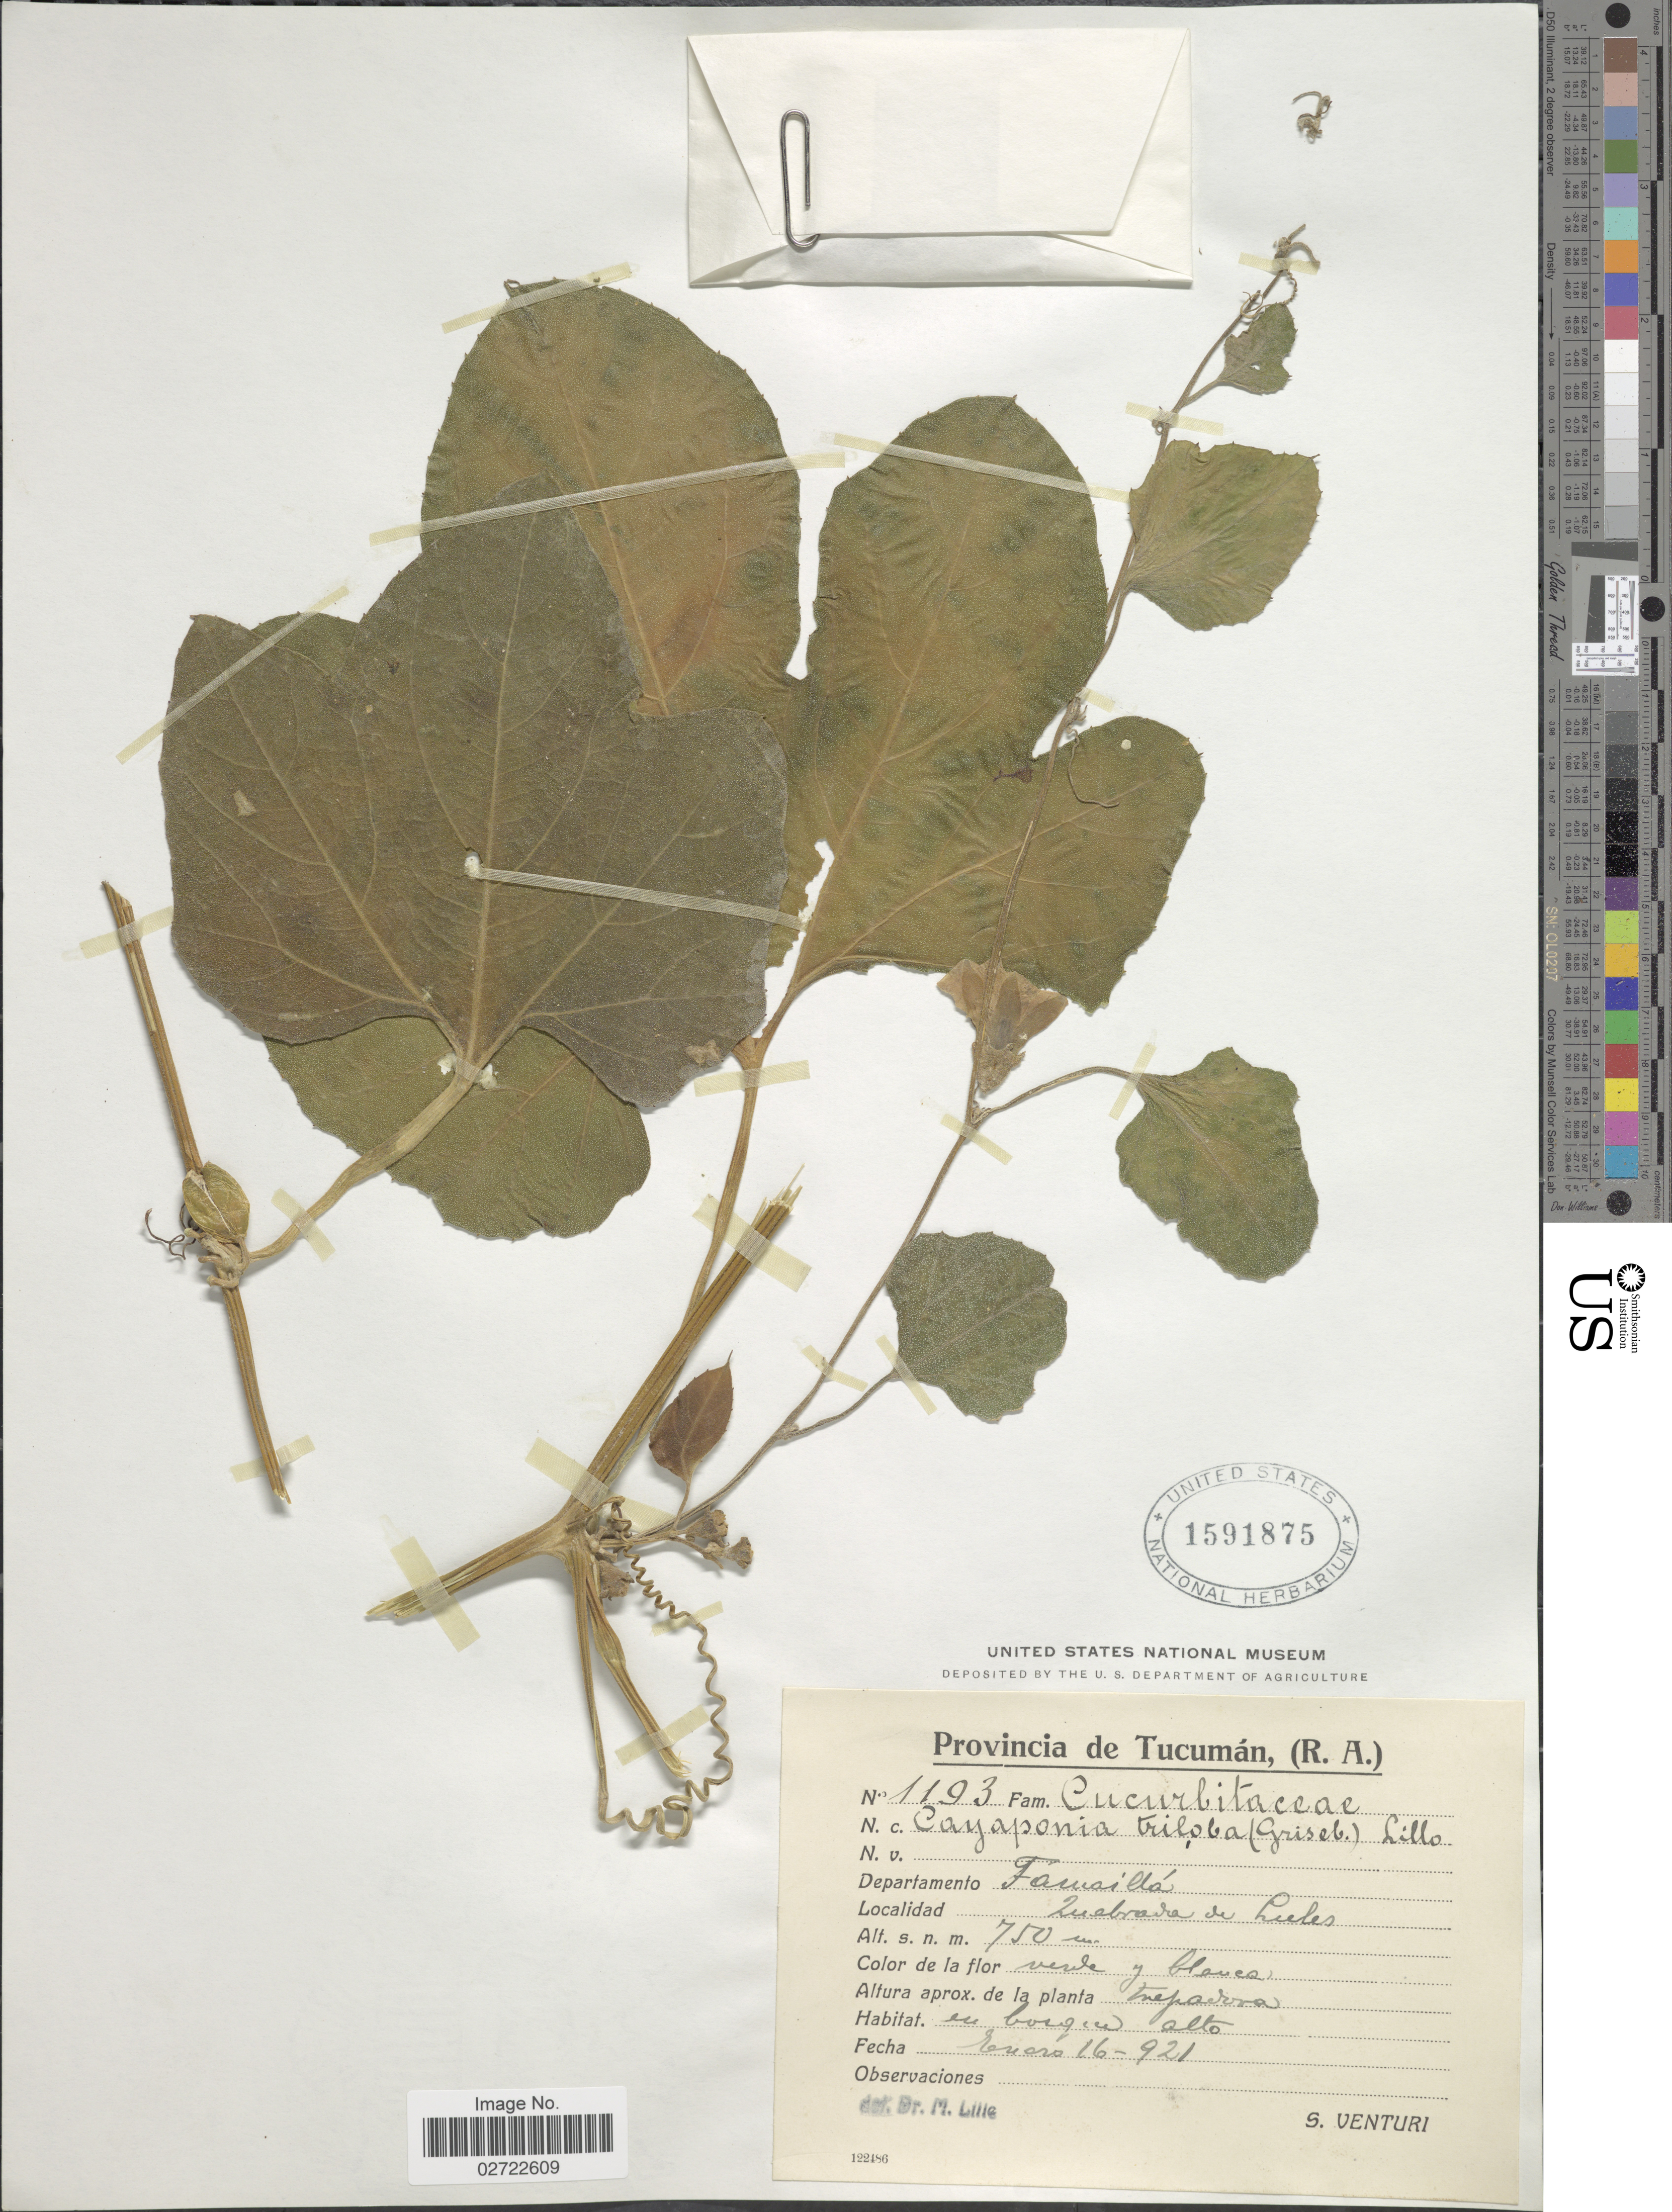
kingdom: Plantae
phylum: Tracheophyta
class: Magnoliopsida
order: Cucurbitales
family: Cucurbitaceae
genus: Cayaponia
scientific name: Cayaponia trilobata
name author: Cogn.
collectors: S. Venturi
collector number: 1193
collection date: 1921-01-16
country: Argentina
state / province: Tucuman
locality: Provincia de Tucuman, (R.A.). Departamento Famaillá, Quebrada de Lules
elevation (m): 750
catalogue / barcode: US 1591875